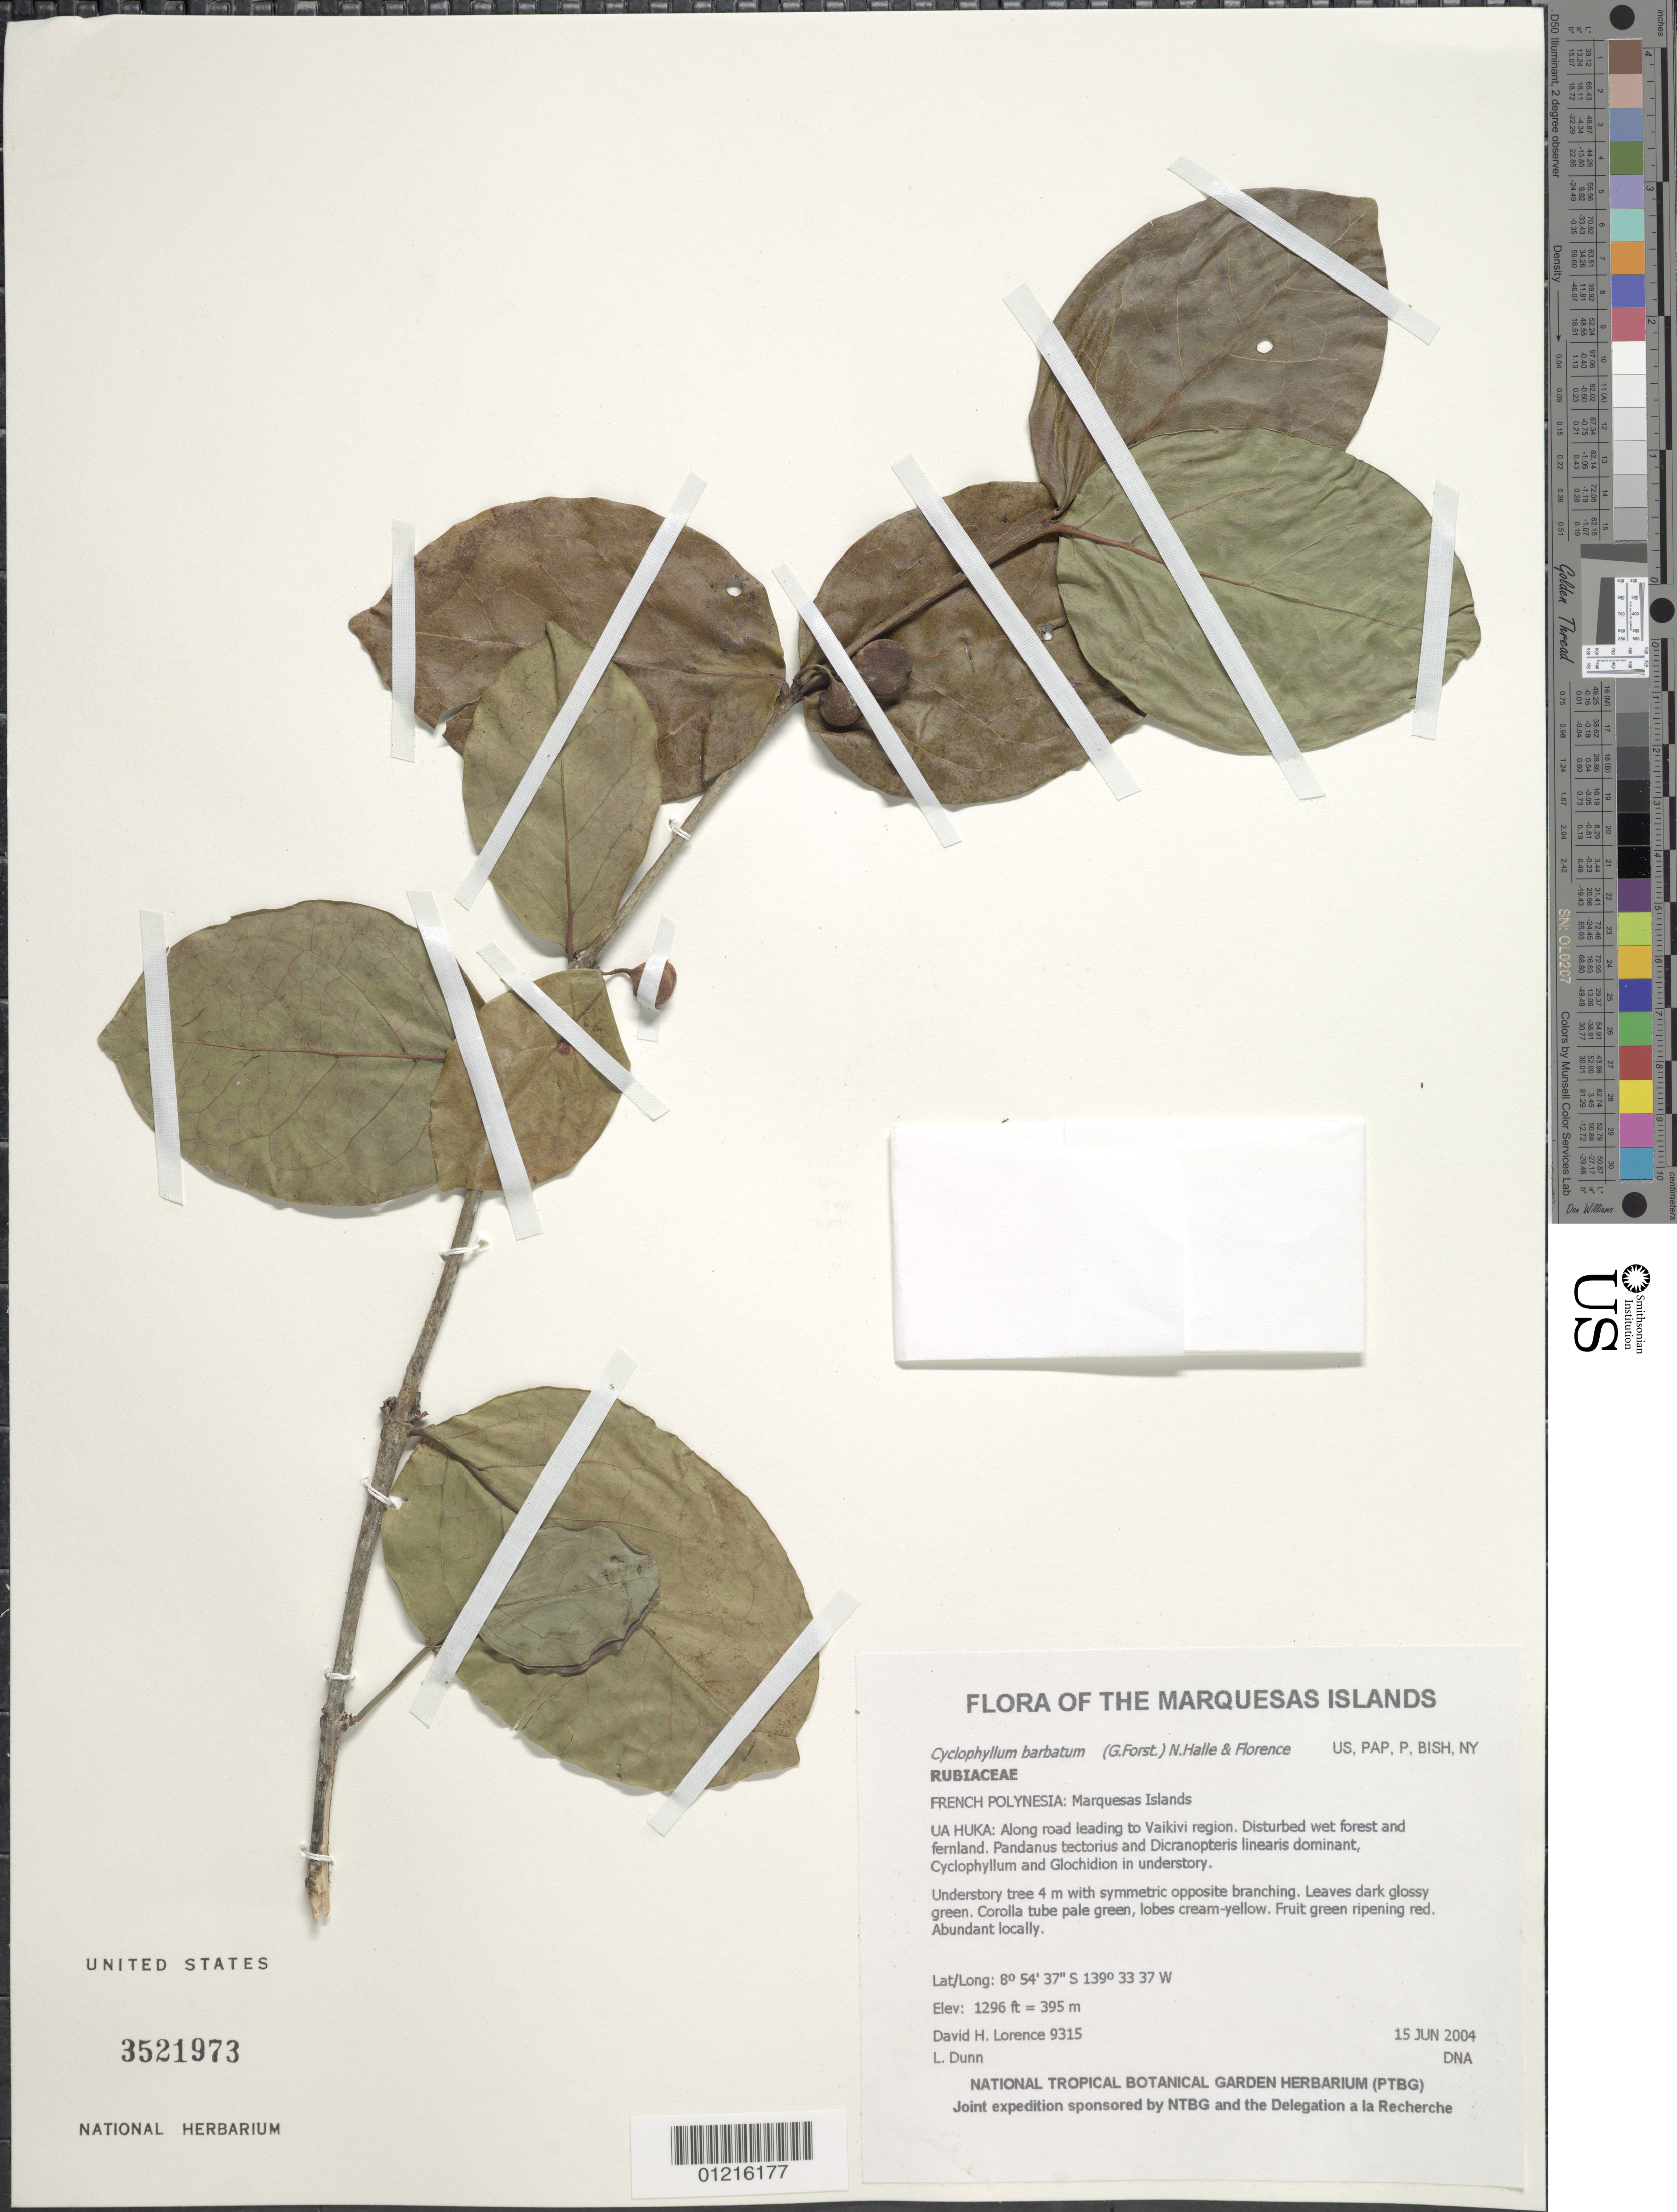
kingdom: Plantae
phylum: Tracheophyta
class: Magnoliopsida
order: Gentianales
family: Rubiaceae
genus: Cyclophyllum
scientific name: Cyclophyllum barbatum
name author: (G. Forst.) N. Hallé & J. Florence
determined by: Lorence, David H., (PTBG), National Tropical Botanical Garden (UNITED STATES)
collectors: D. Lorence & L. Dunn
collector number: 9315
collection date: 2004-06-15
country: French Polynesia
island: Ua Huka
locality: Along road leading to Vaikivi region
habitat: Disturbed wet forest and fernland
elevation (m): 395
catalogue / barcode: US 3521973